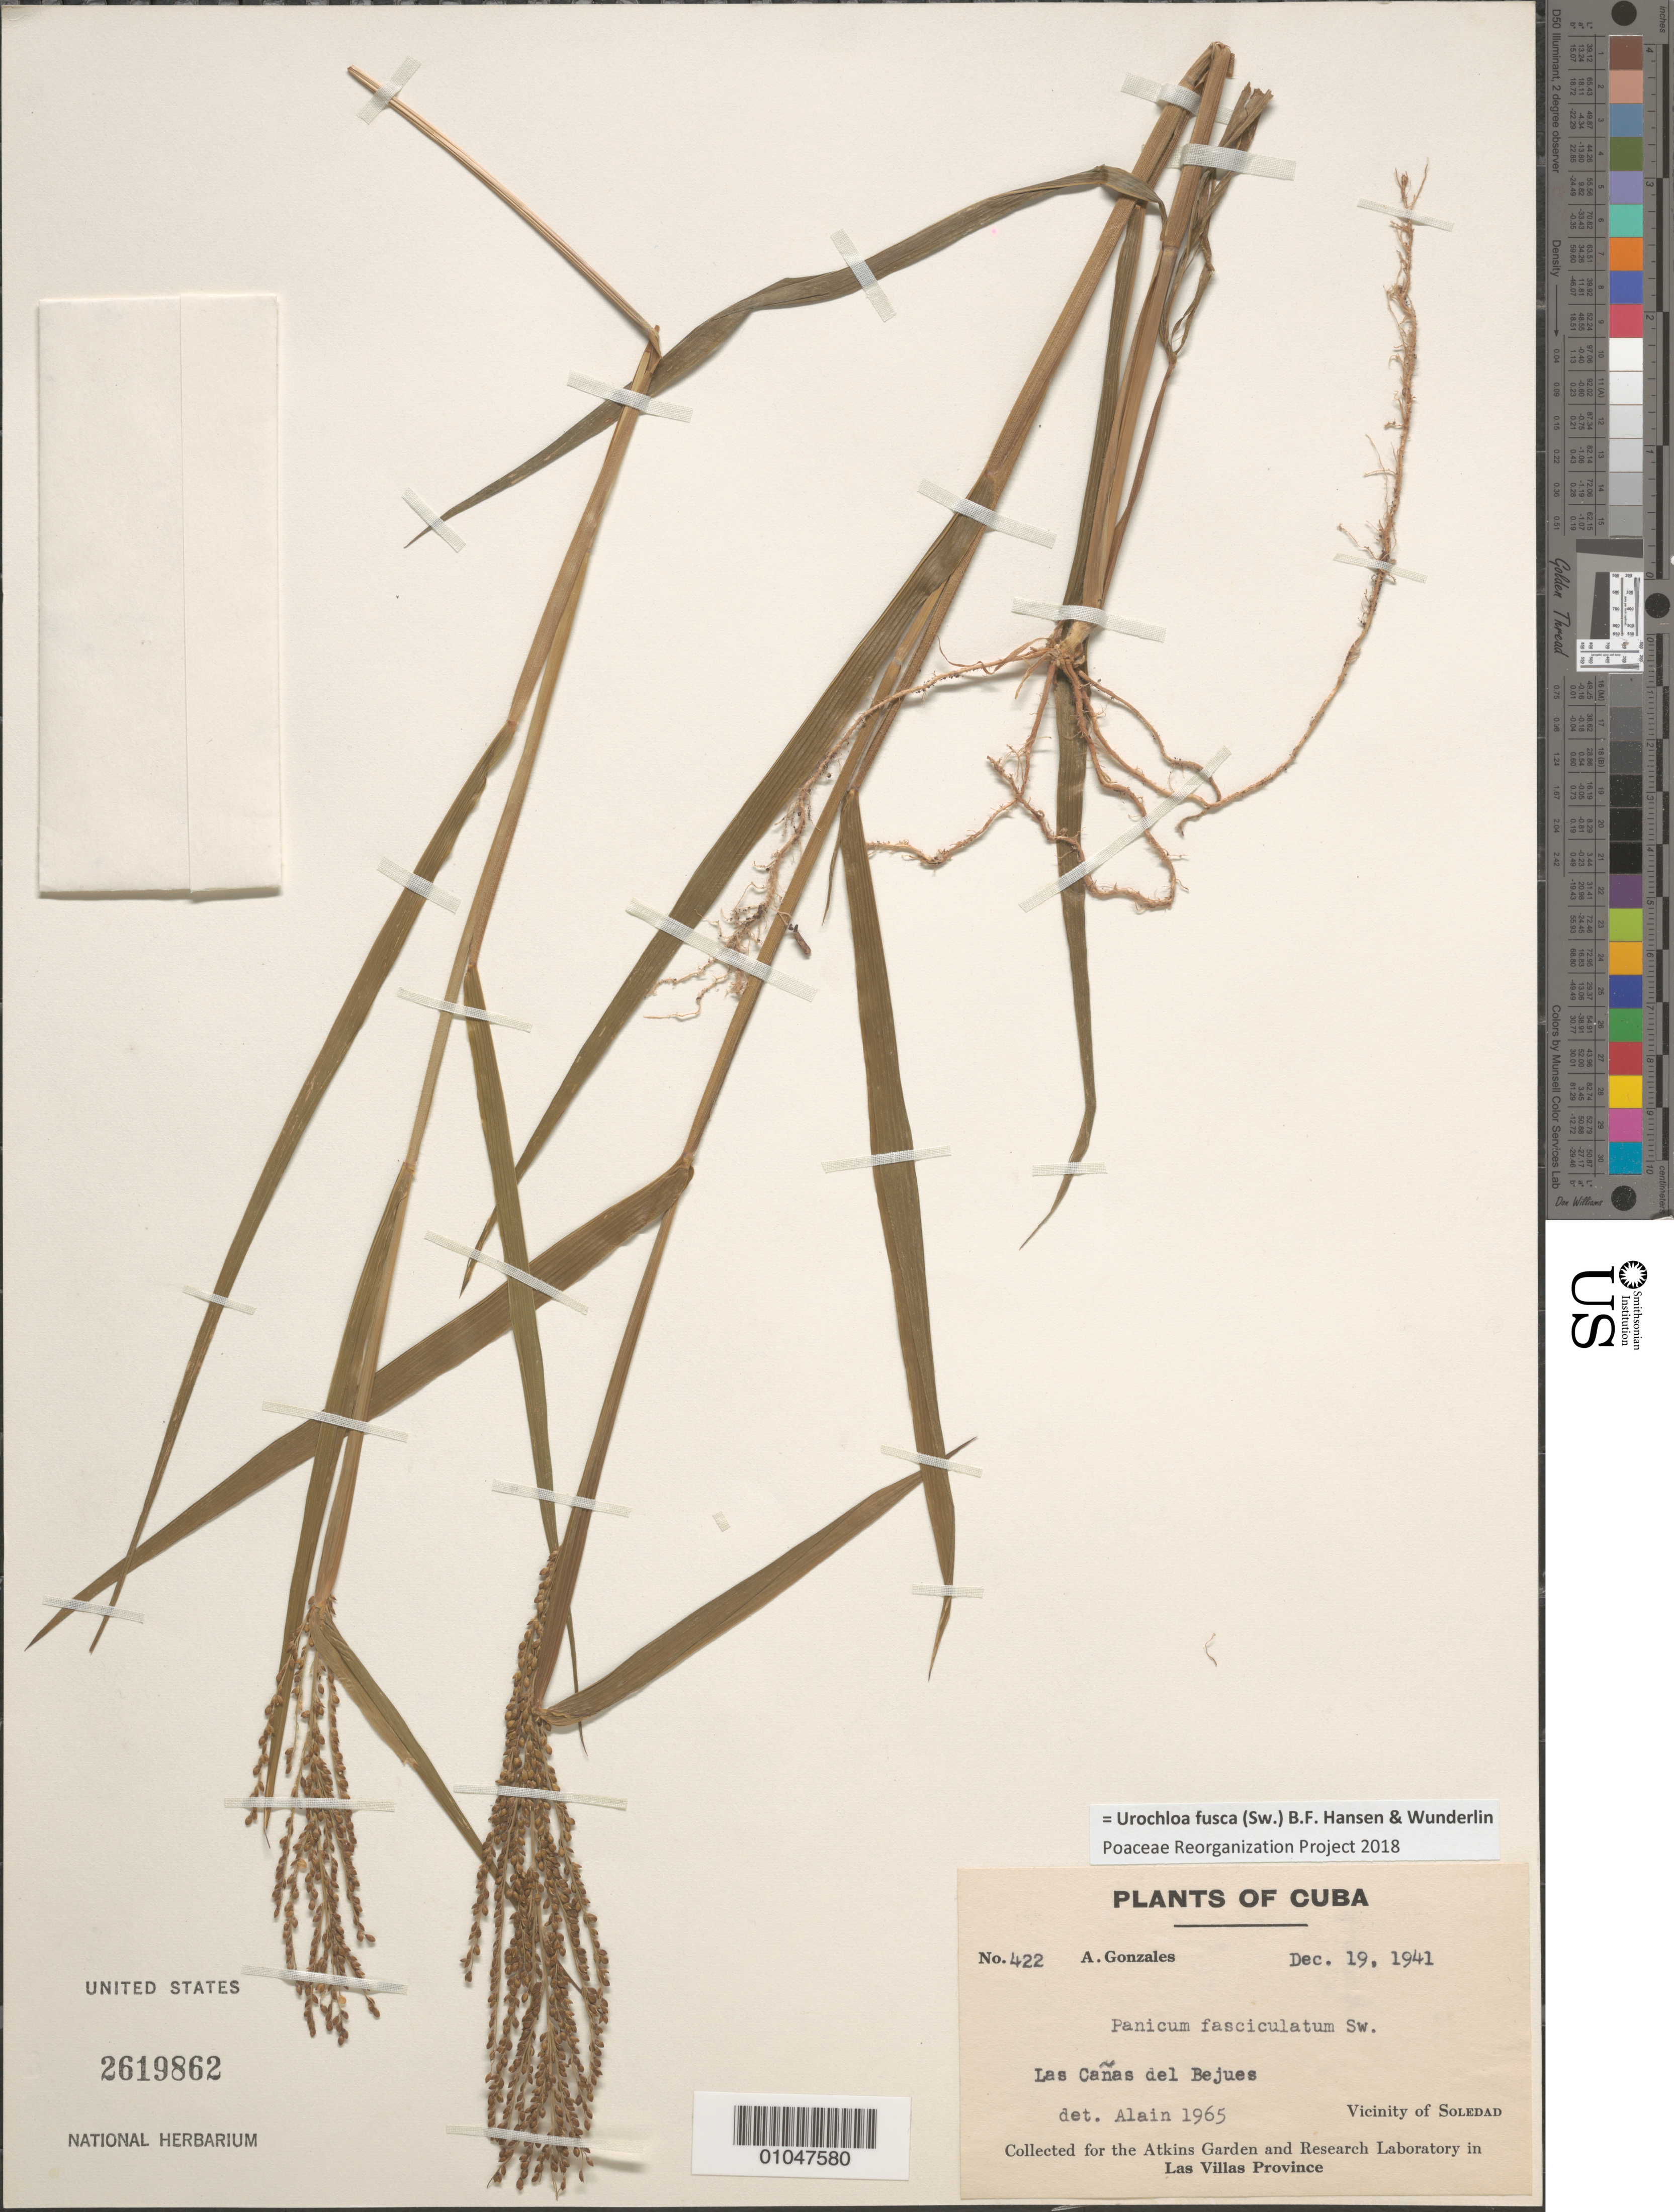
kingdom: Plantae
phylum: Tracheophyta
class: Liliopsida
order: Poales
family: Poaceae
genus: Panicum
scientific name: Panicum fasciculatum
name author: Sw.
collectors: A. Gonzáles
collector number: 422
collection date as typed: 19 Dec 1941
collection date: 1941-12-19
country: Cuba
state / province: Cienfuegos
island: Cuba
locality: Las Canas del Bejues, Vic of Soledad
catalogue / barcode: US 2619862